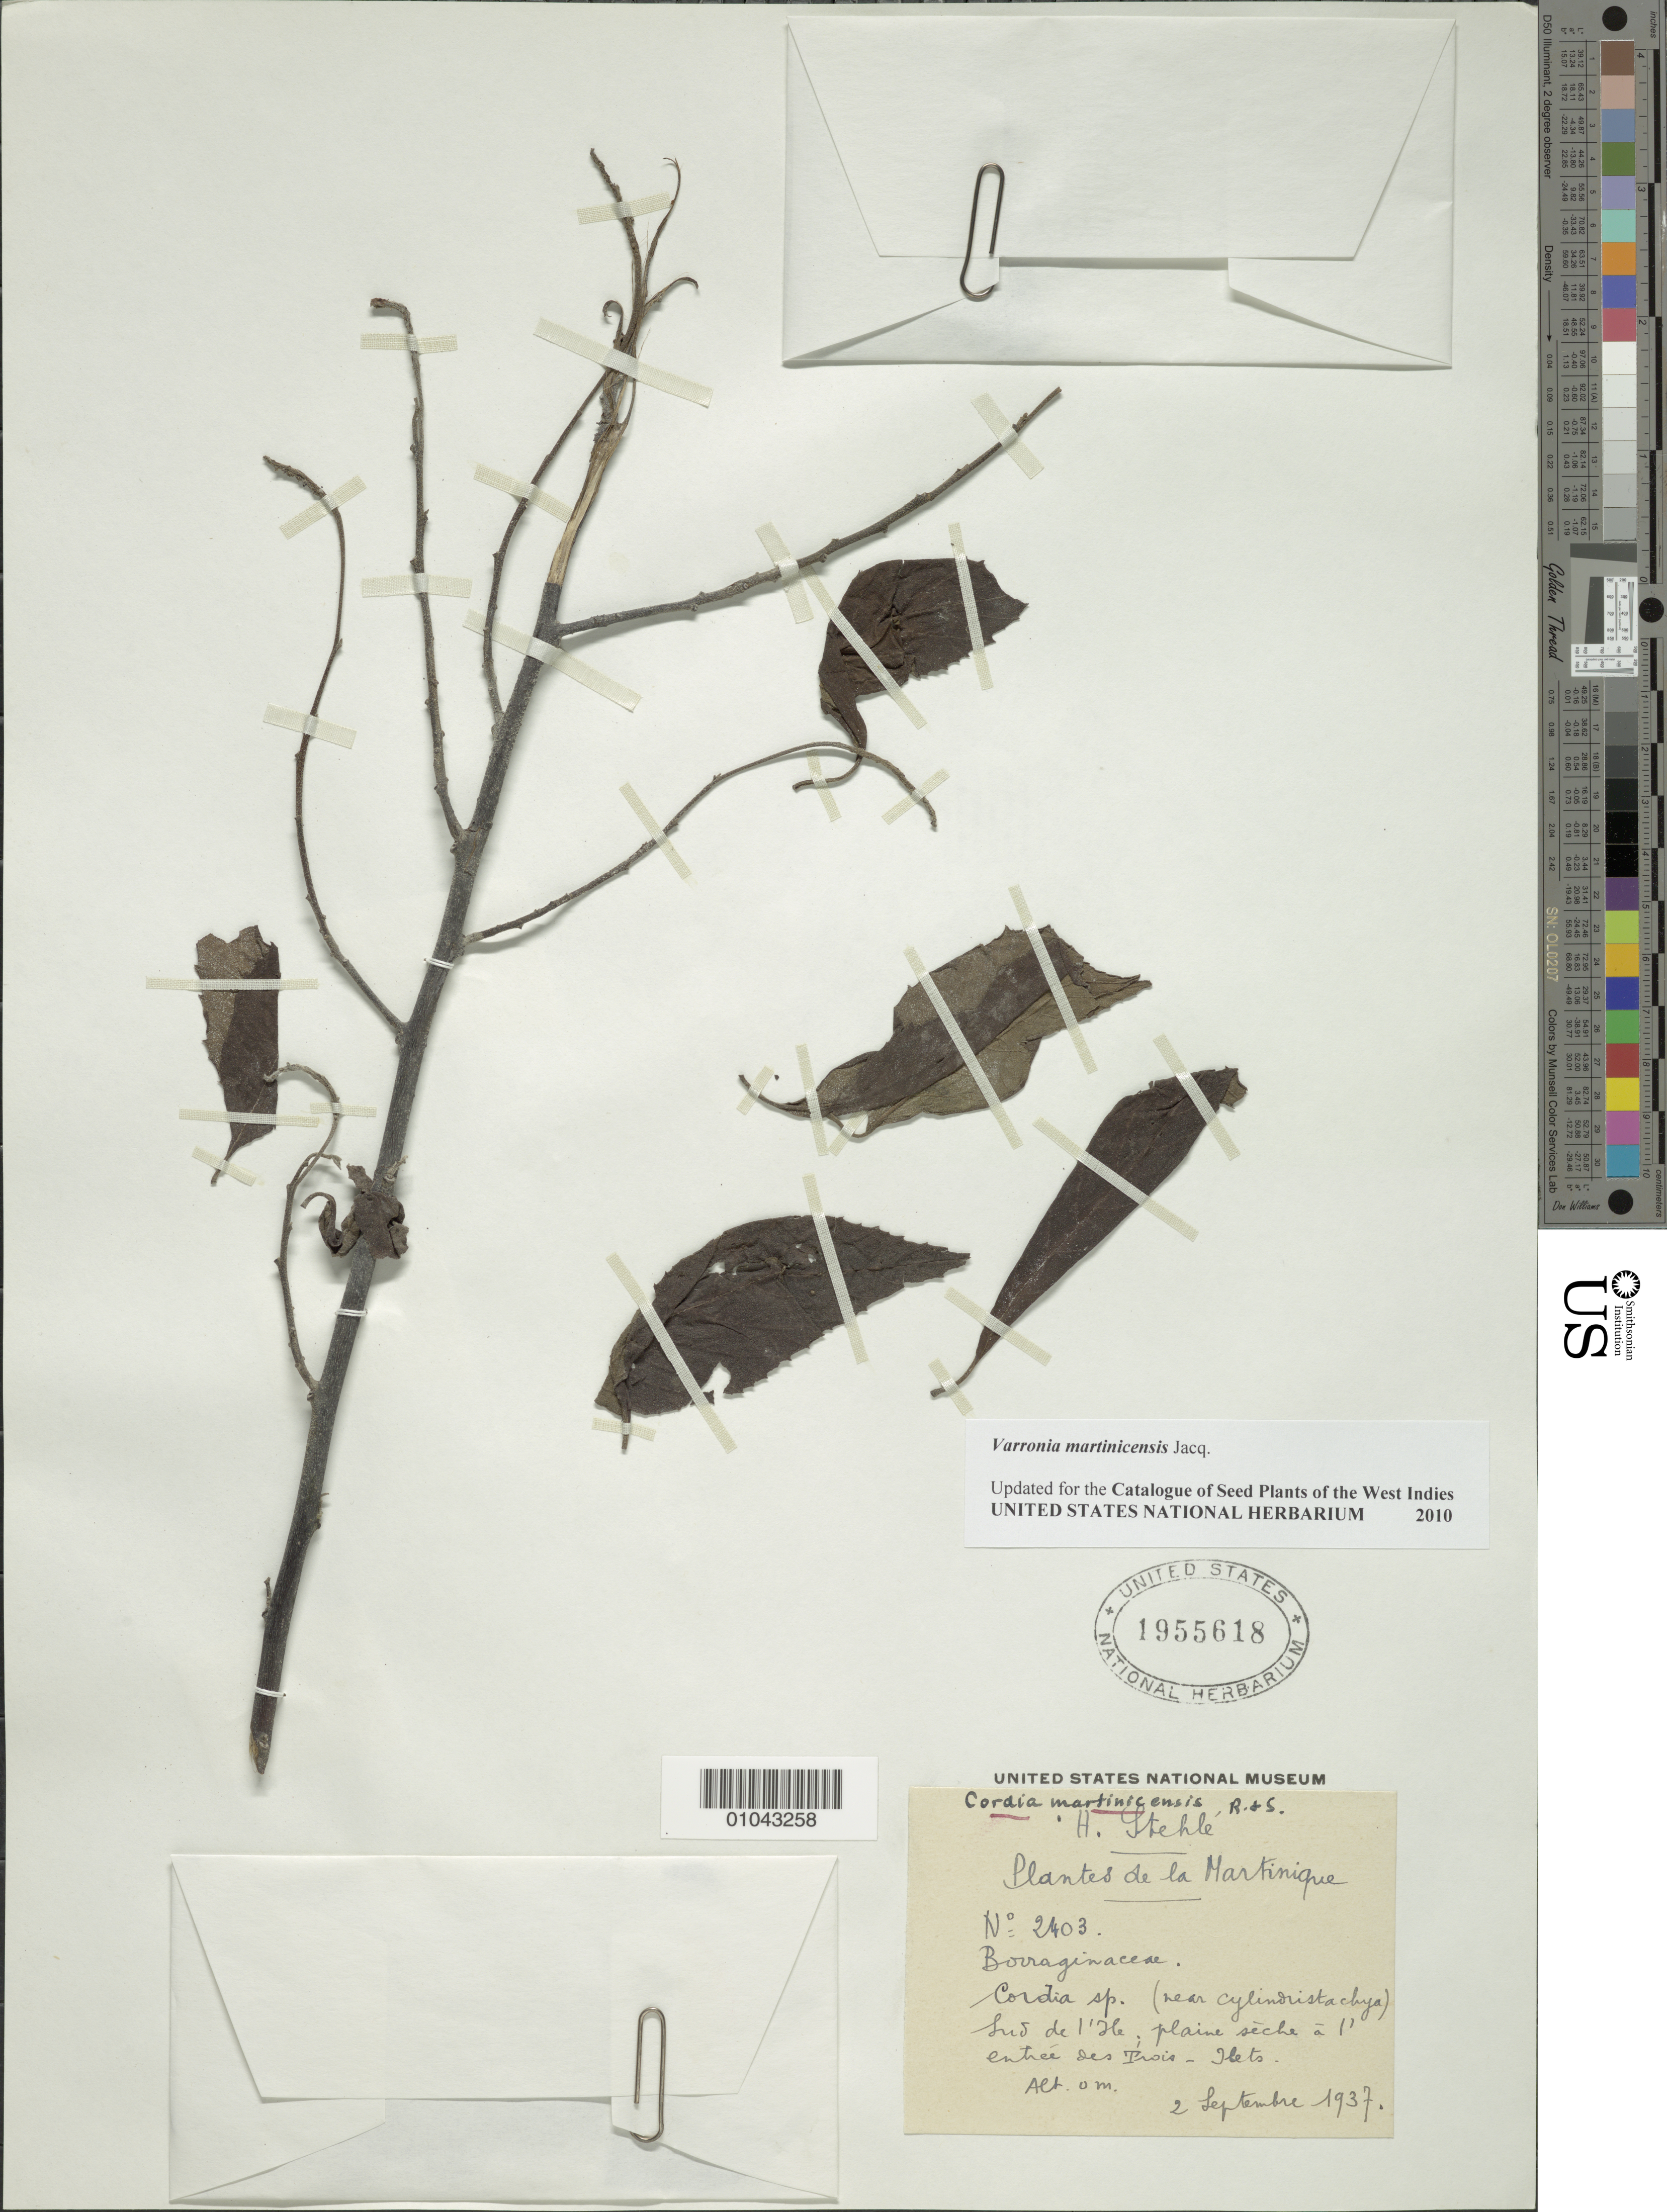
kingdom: Plantae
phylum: Tracheophyta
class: Magnoliopsida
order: Boraginales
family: Cordiaceae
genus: Varronia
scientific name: Varronia martinicensis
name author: Jacq.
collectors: H. Stehlé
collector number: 2403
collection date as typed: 02 Sep 1937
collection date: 1937-09-02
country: Martinique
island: Martinique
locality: Sud de l'Ile, l'entrée des Trois-Islets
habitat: Plaine sèche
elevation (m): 0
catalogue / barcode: US 1955618